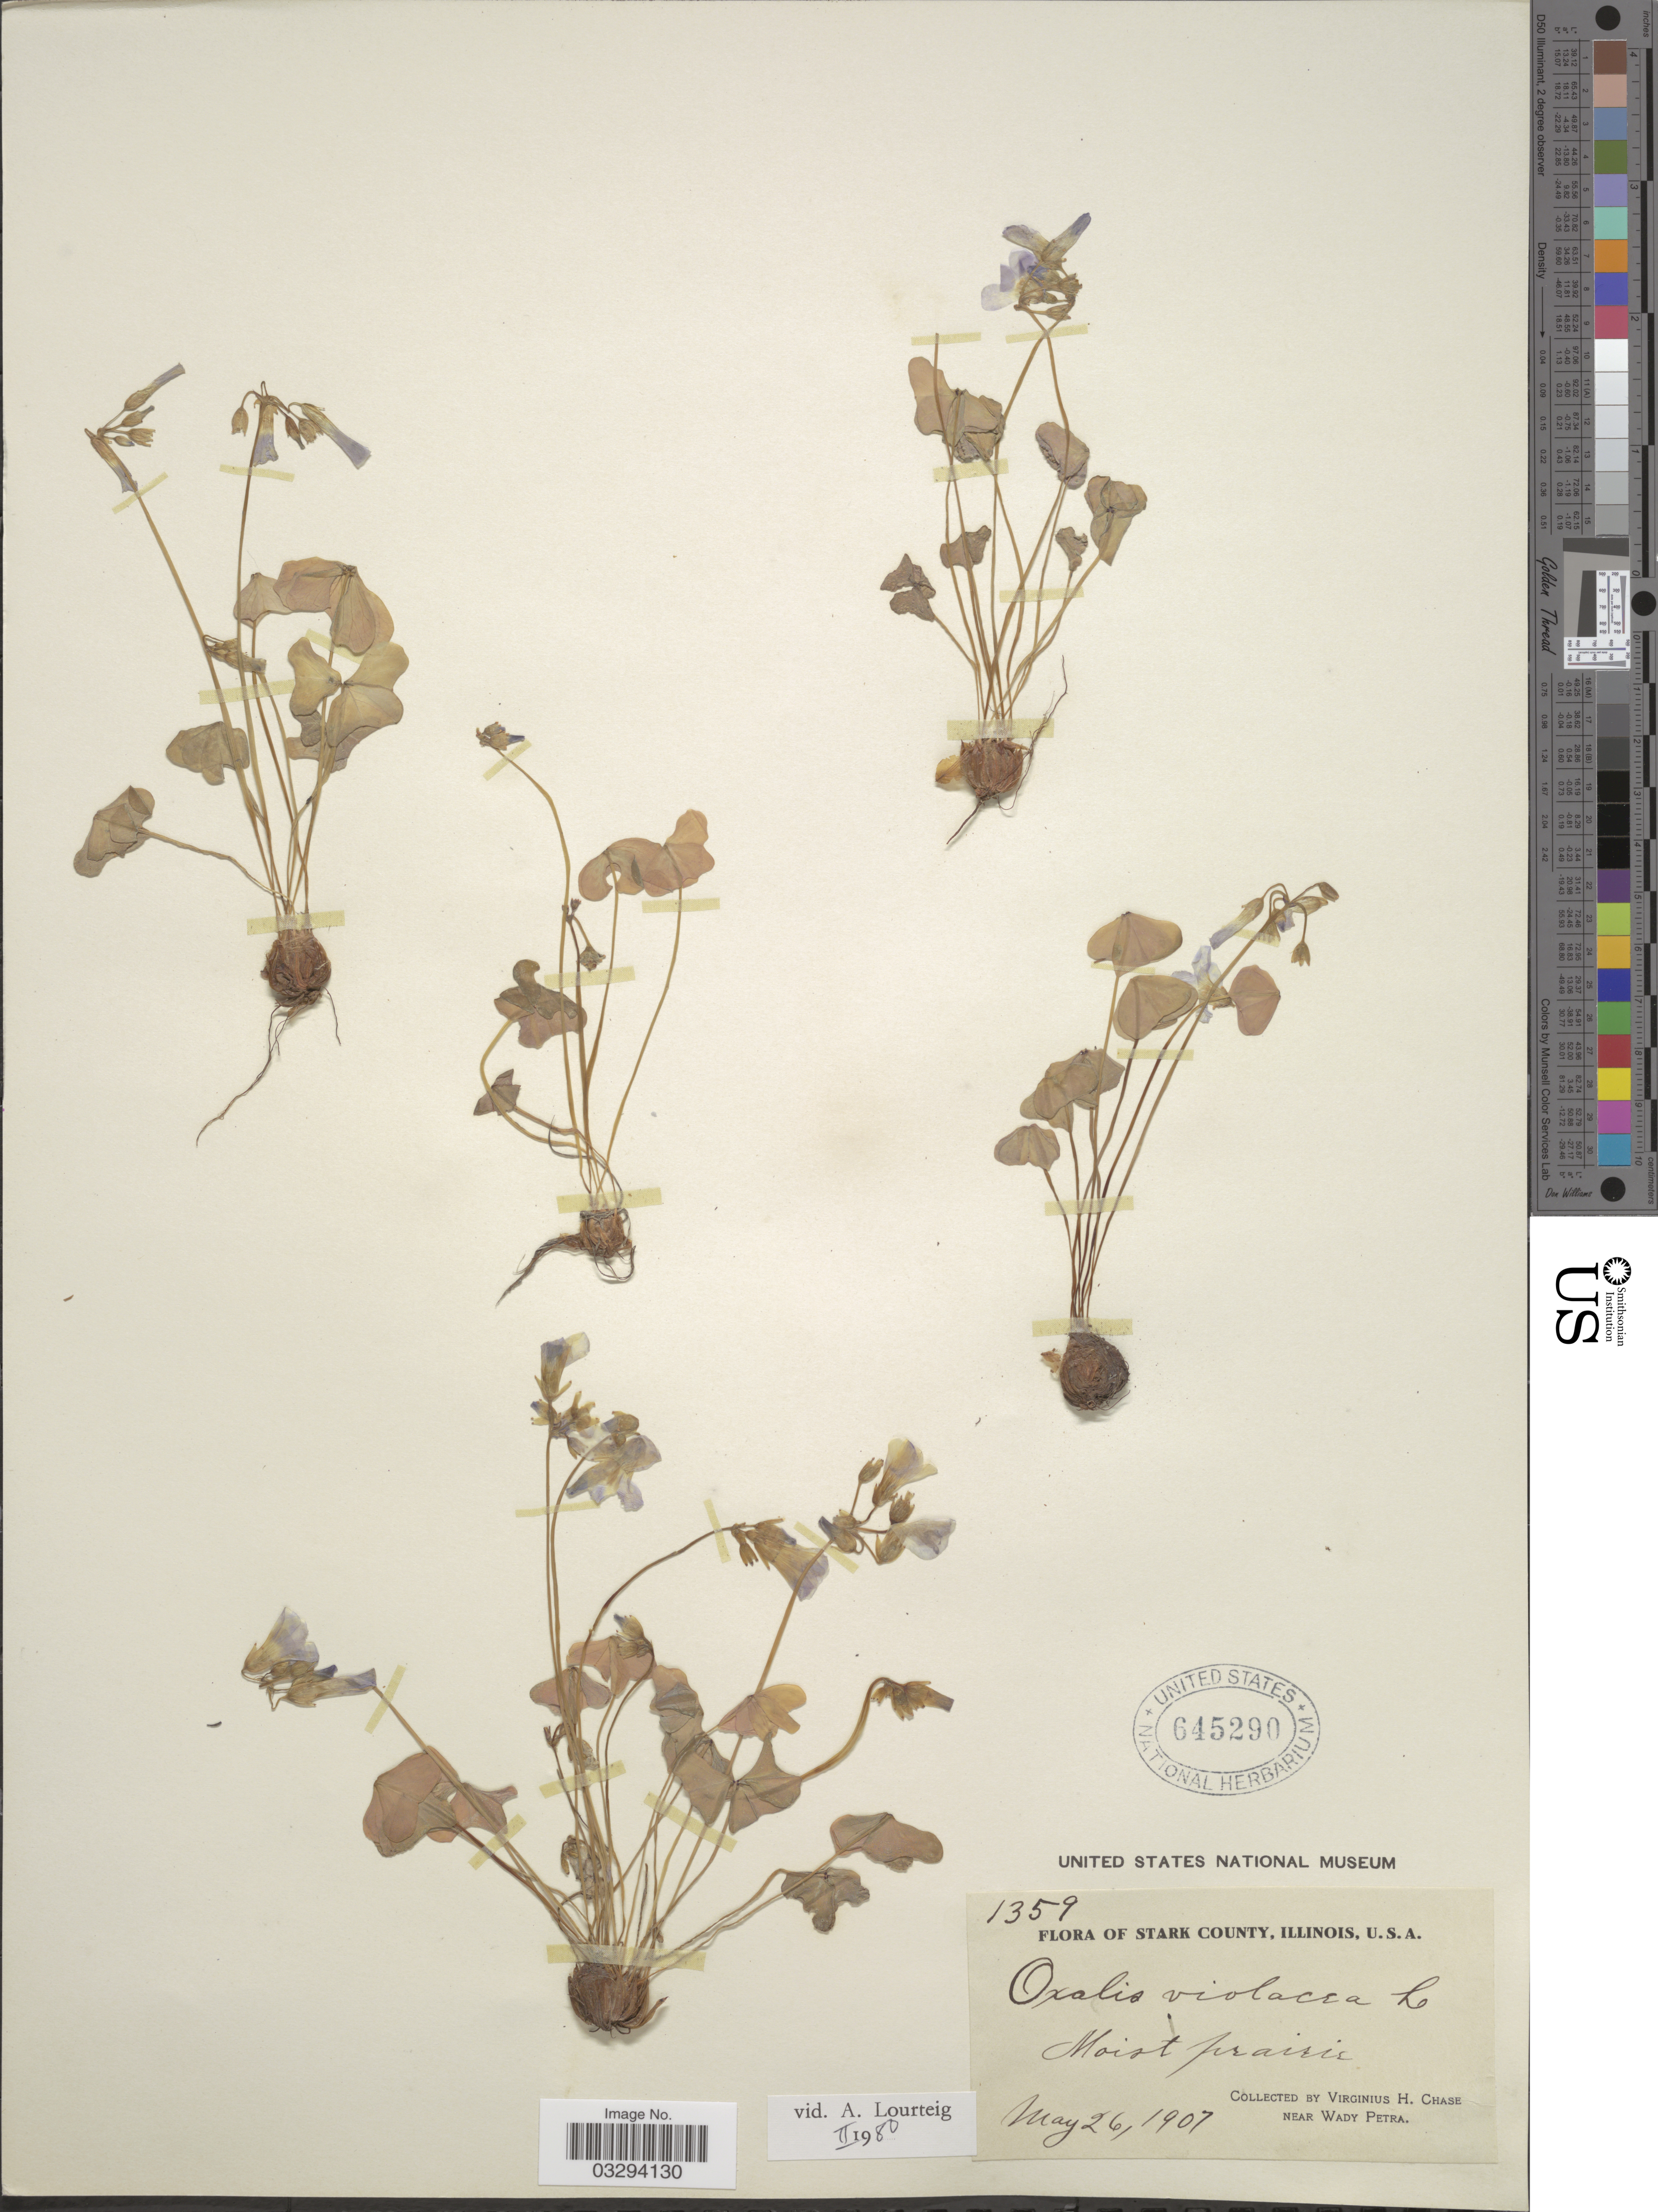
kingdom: Plantae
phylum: Tracheophyta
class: Magnoliopsida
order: Oxalidales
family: Oxalidaceae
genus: Oxalis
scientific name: Oxalis violacea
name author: L.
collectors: V. H. Chase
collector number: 1359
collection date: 1907-05-26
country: United States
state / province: Illinois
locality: Stark County. Near Wady Petra.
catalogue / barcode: US 645290